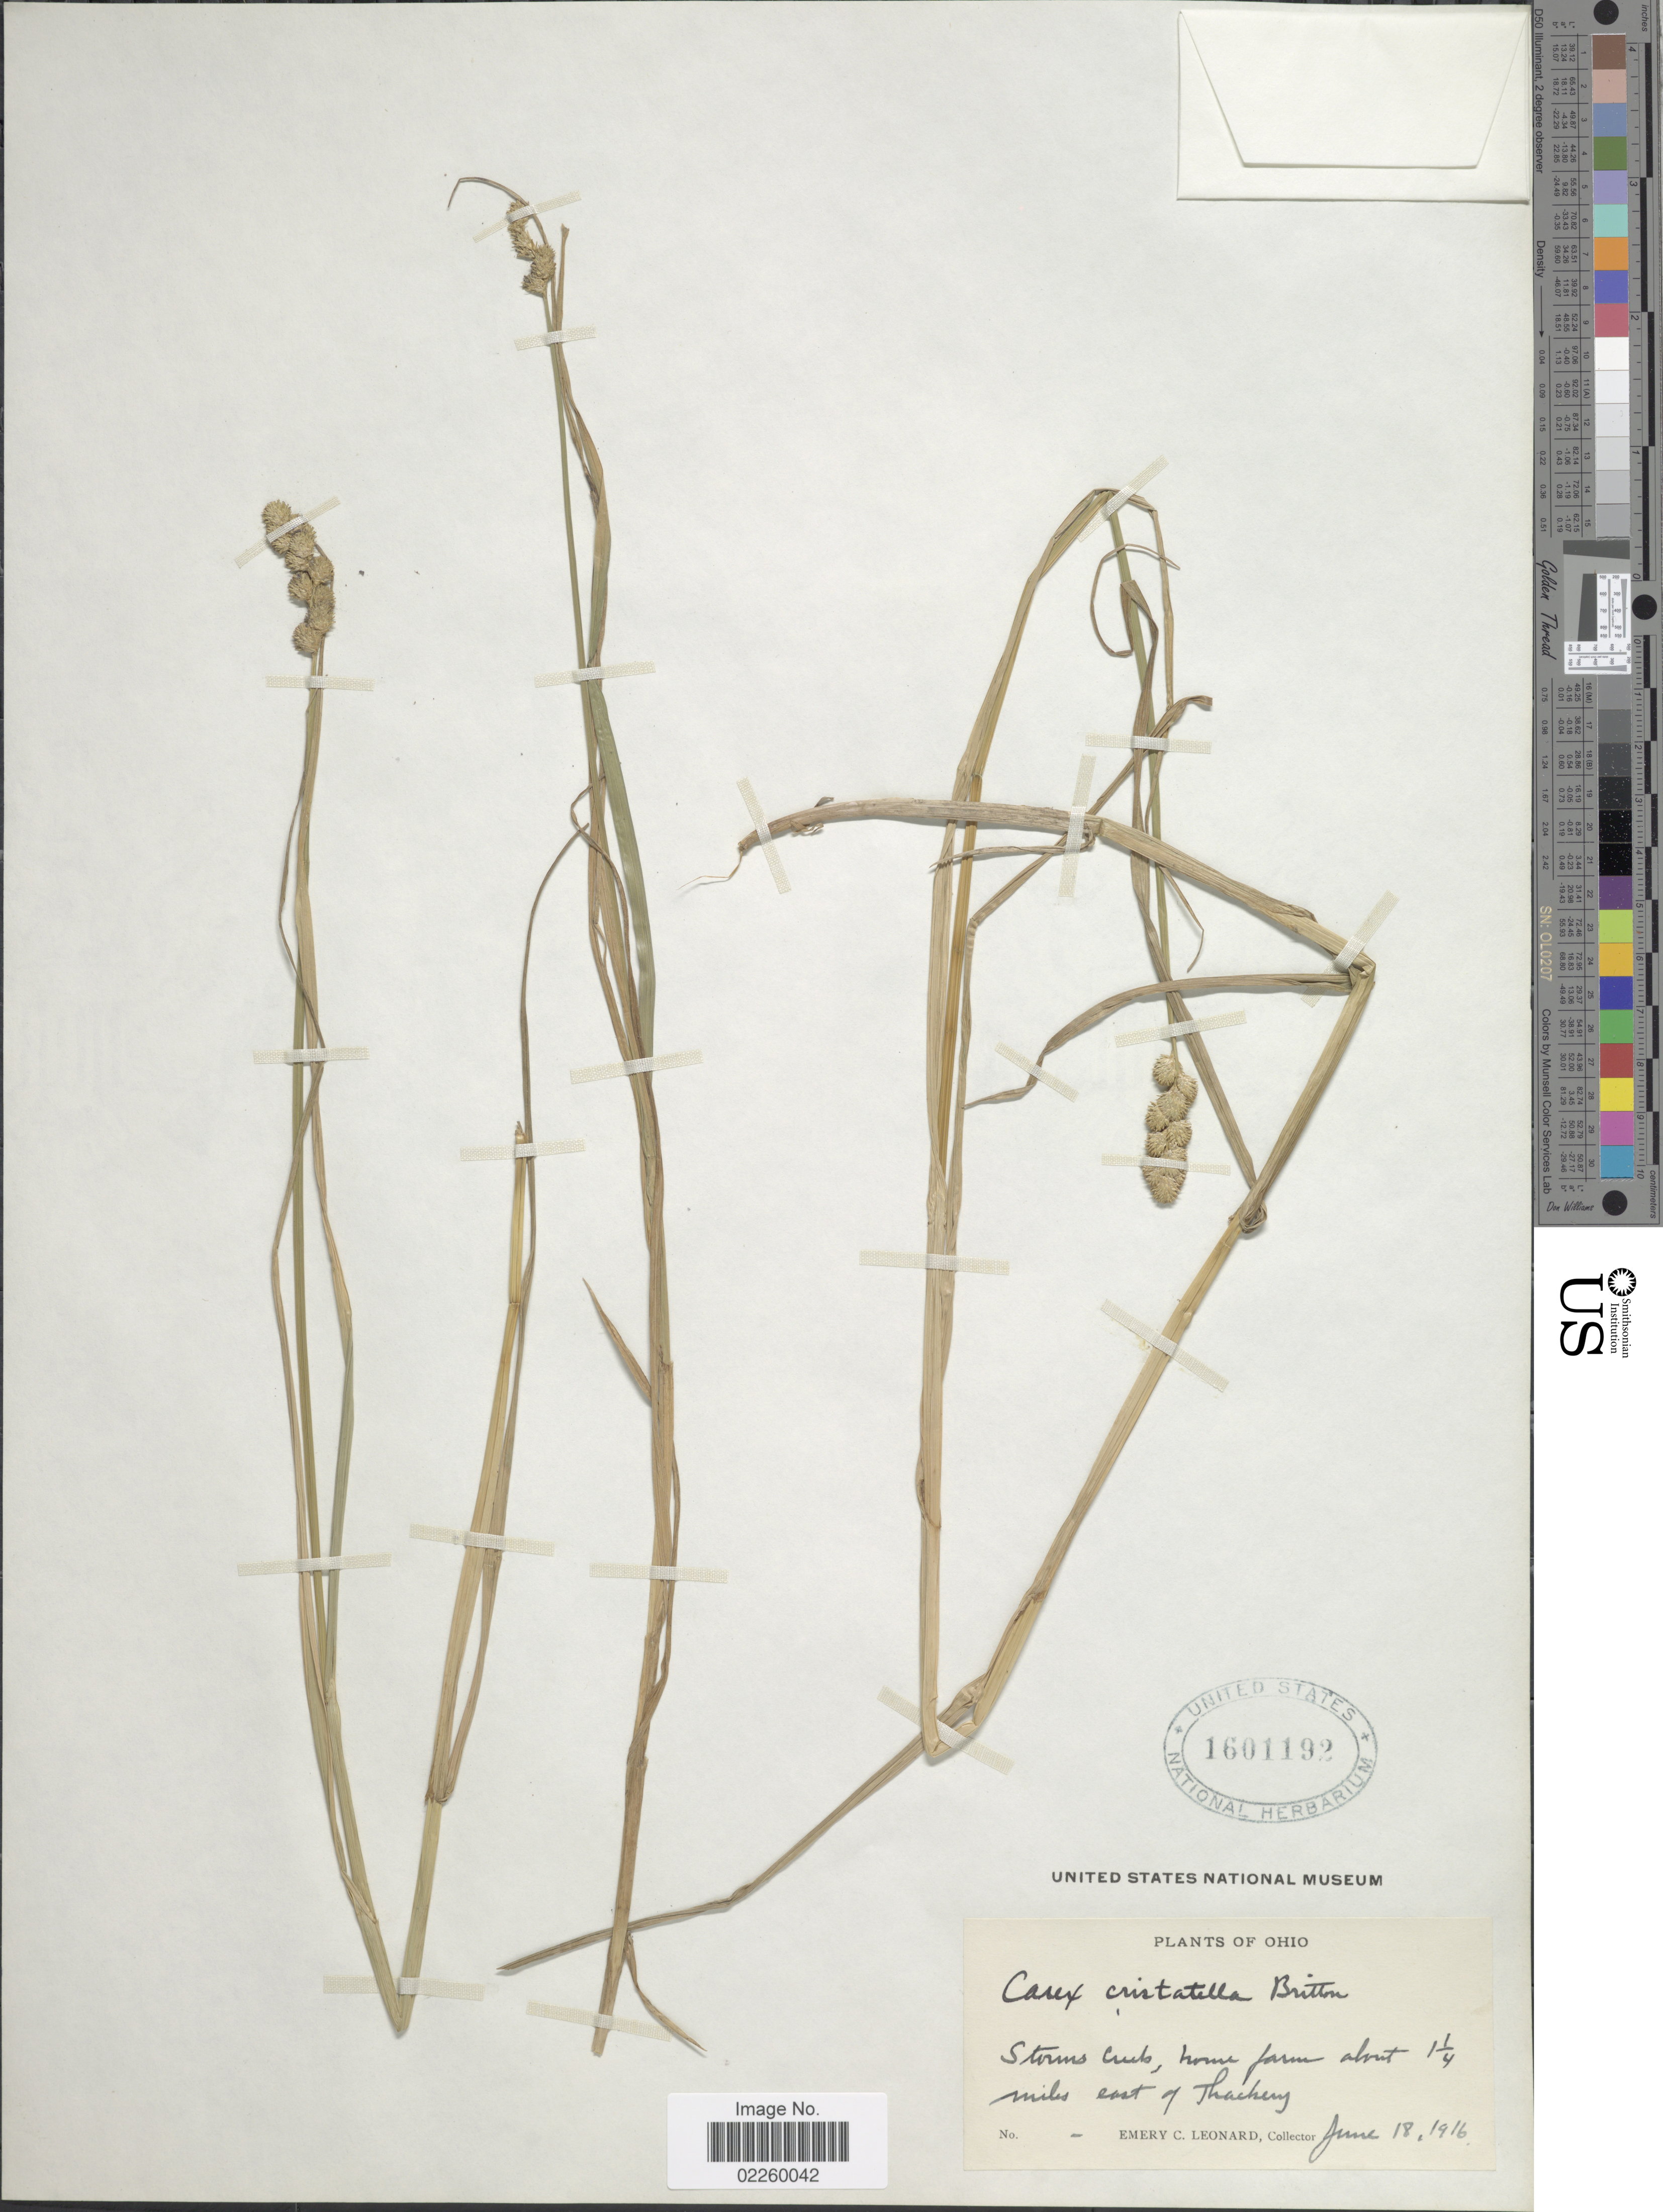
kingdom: Plantae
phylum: Tracheophyta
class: Liliopsida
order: Poales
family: Cyperaceae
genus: Carex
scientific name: Carex cristatella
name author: Britton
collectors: E. C. Leonard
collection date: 1916-06-18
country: United States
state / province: Ohio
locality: Storms Creek, home farm about 1¼ miles east of Thackery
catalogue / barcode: US 1601192